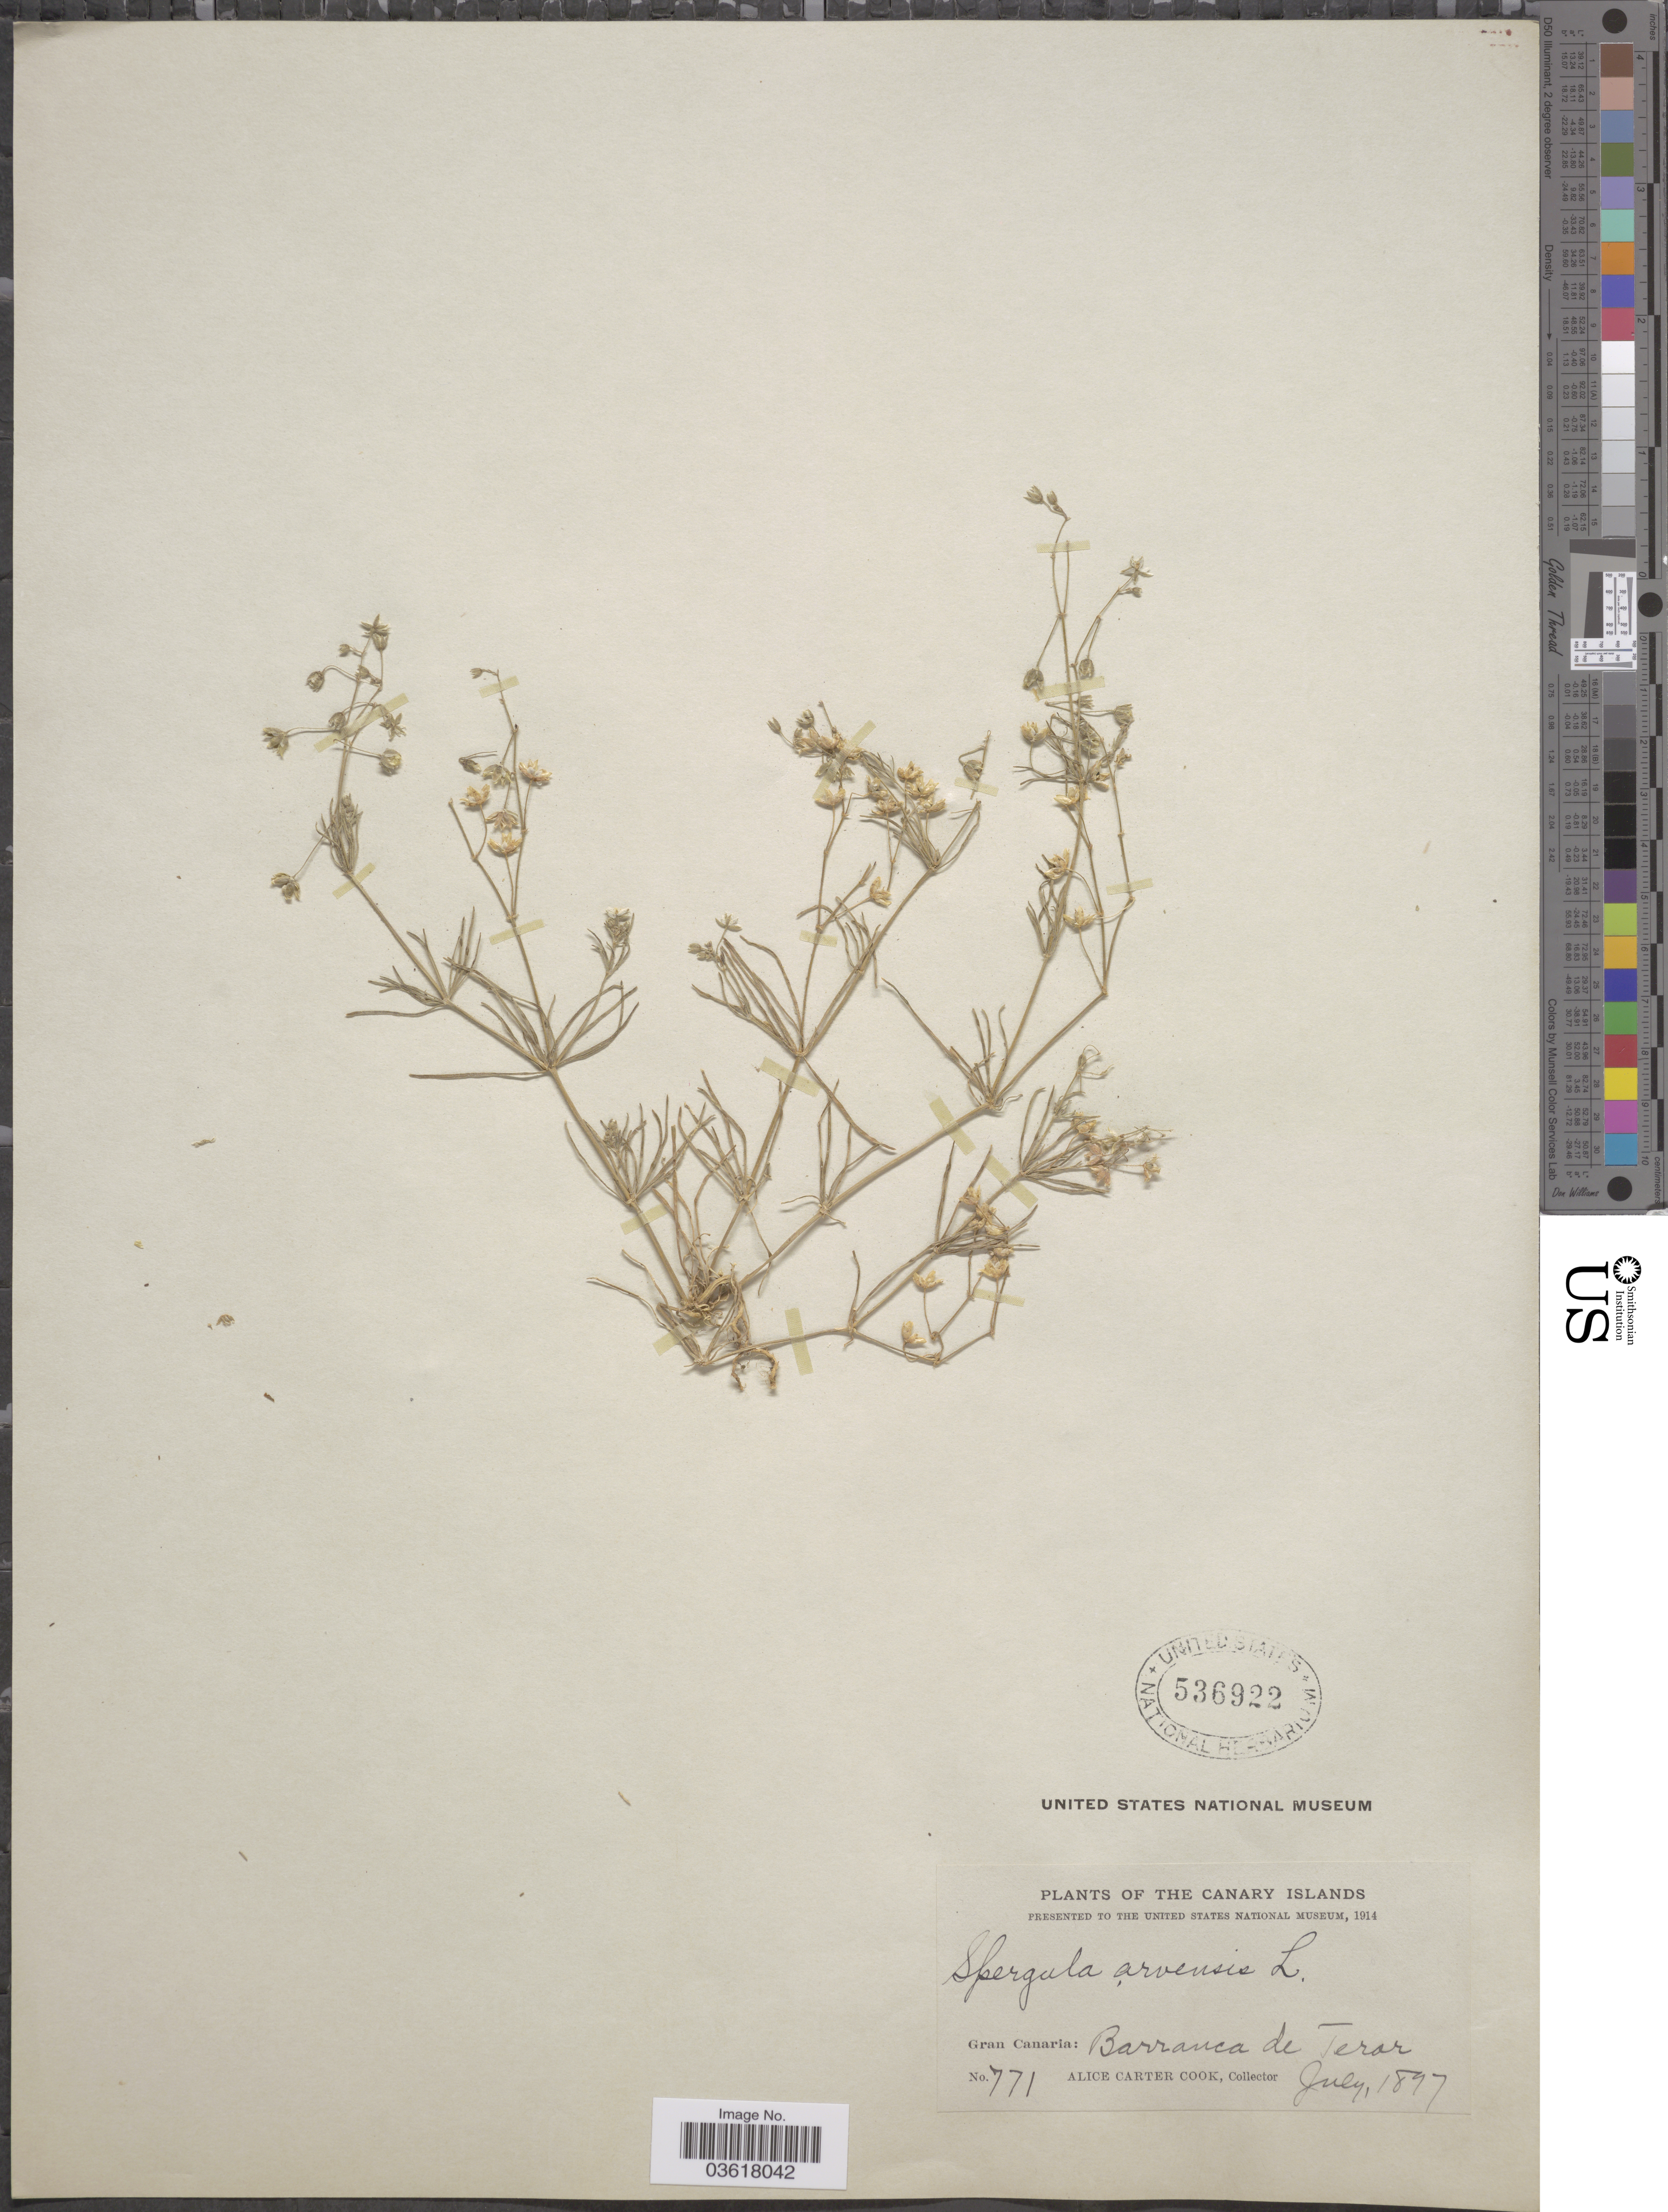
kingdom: Plantae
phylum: Tracheophyta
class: Magnoliopsida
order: Caryophyllales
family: Caryophyllaceae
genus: Spergula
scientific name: Spergula arvensis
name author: L.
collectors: Alice C. Cook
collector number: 771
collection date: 1897-07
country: Spain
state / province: Canarias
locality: The Canary Islands. Gran Canaria: Barranca de Teror.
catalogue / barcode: US 536922